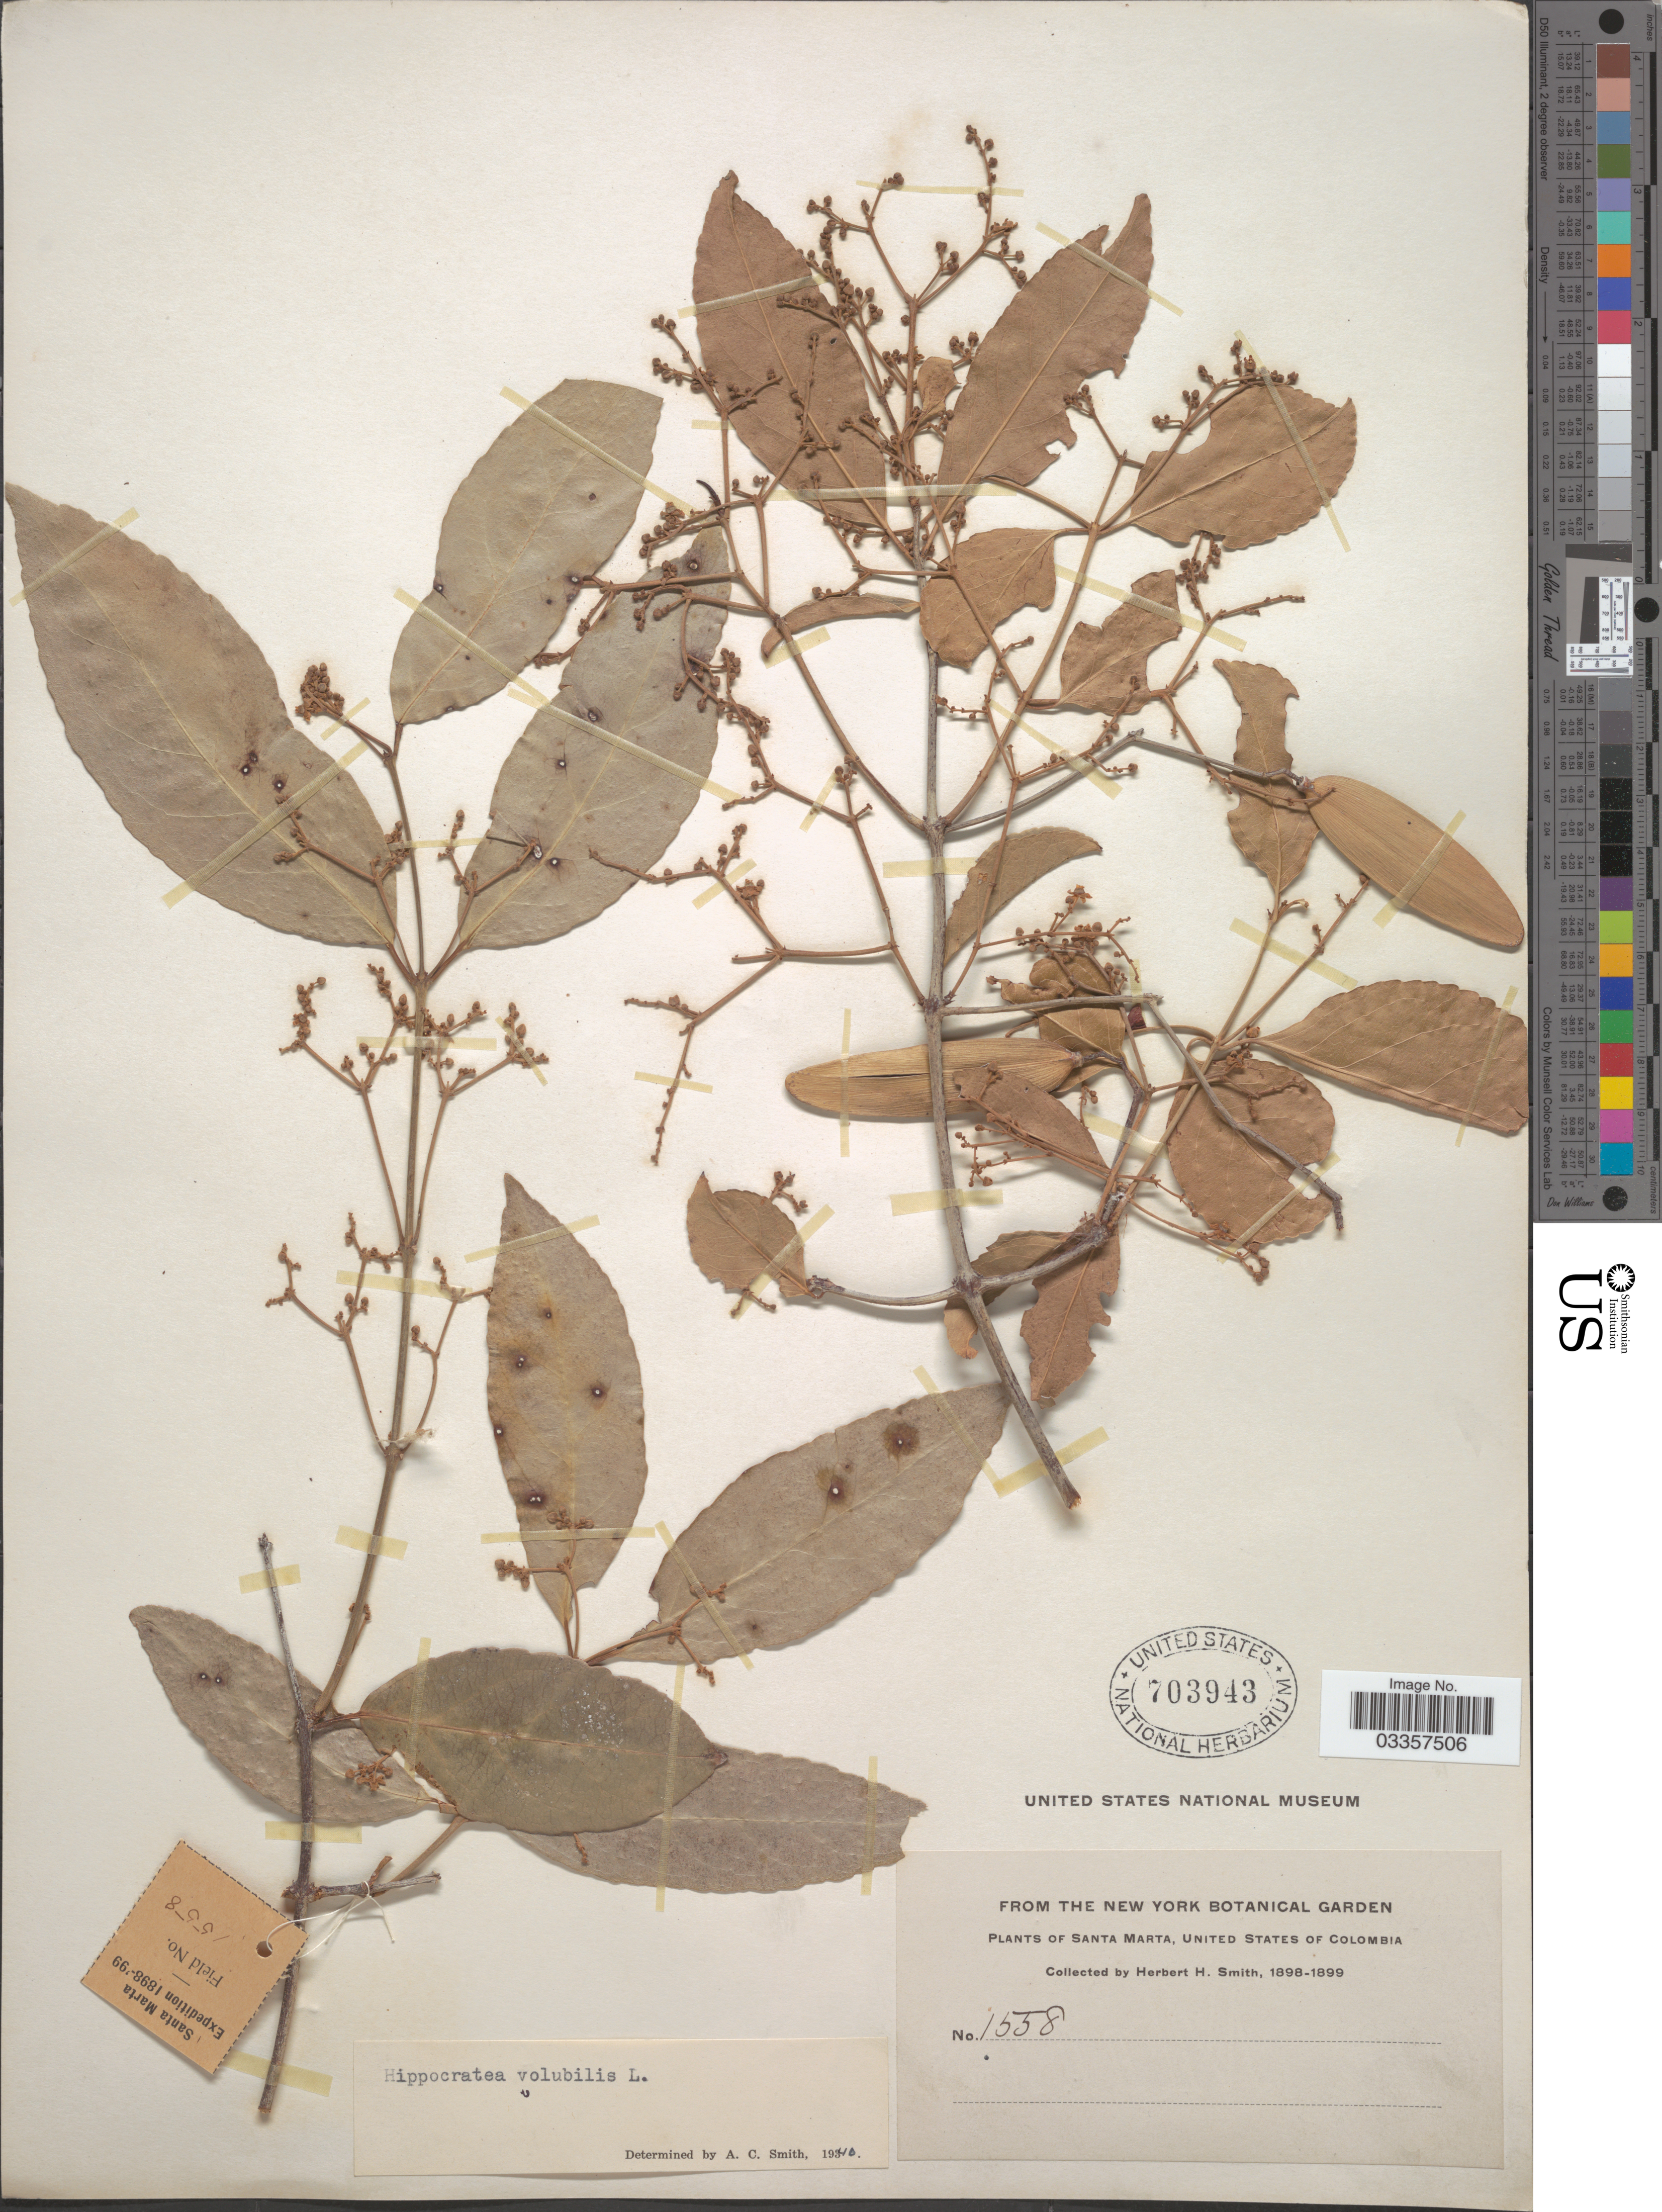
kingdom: Plantae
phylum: Tracheophyta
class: Magnoliopsida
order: Celastrales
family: Celastraceae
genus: Hippocratea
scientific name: Hippocratea volubilis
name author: L.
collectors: Herbert H. Smith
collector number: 1558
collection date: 1898/1901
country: Colombia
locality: Santa Marta, United States of Colombia.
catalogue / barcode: US 703943